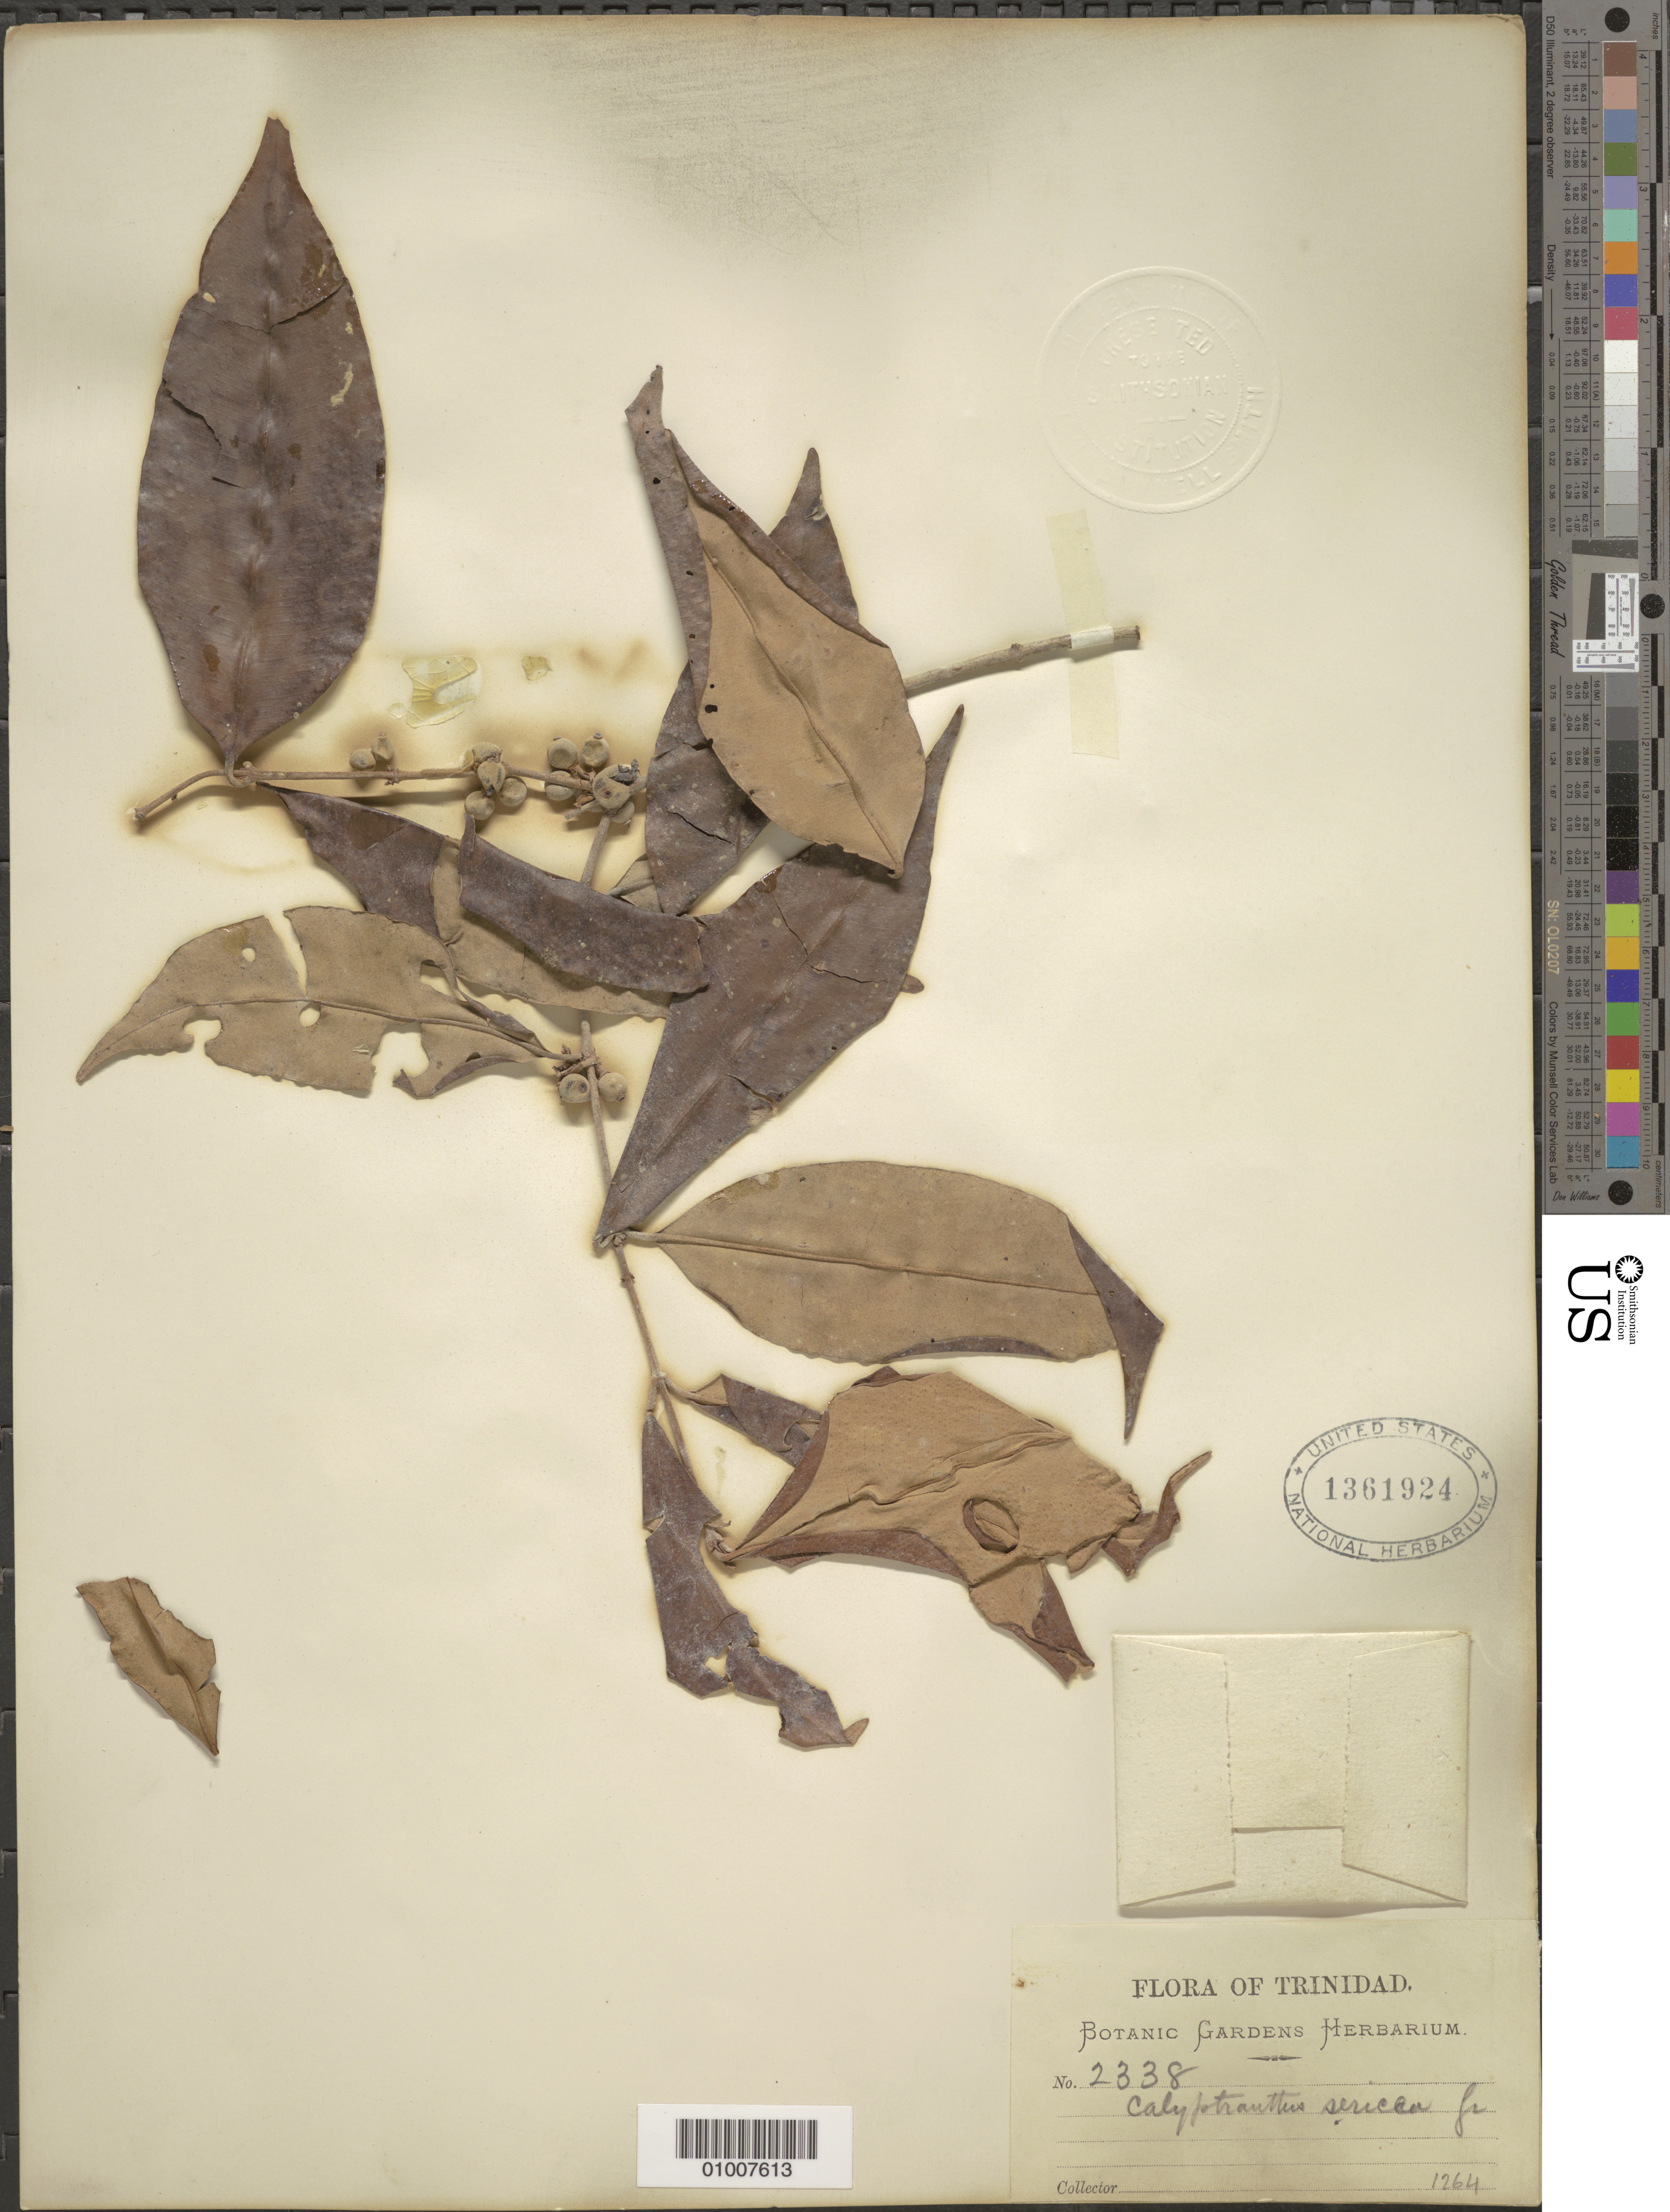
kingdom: Plantae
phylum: Tracheophyta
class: Magnoliopsida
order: Myrtales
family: Myrtaceae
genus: Myrcia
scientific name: Myrcia fasciculata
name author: (O. Berg) K. Campbell & K. Samra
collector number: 2338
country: Trinidad and Tobago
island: Trinidad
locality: Trinidad Botanic Gardens Herbarium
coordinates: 0 N, 0 E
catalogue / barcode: US 1361924